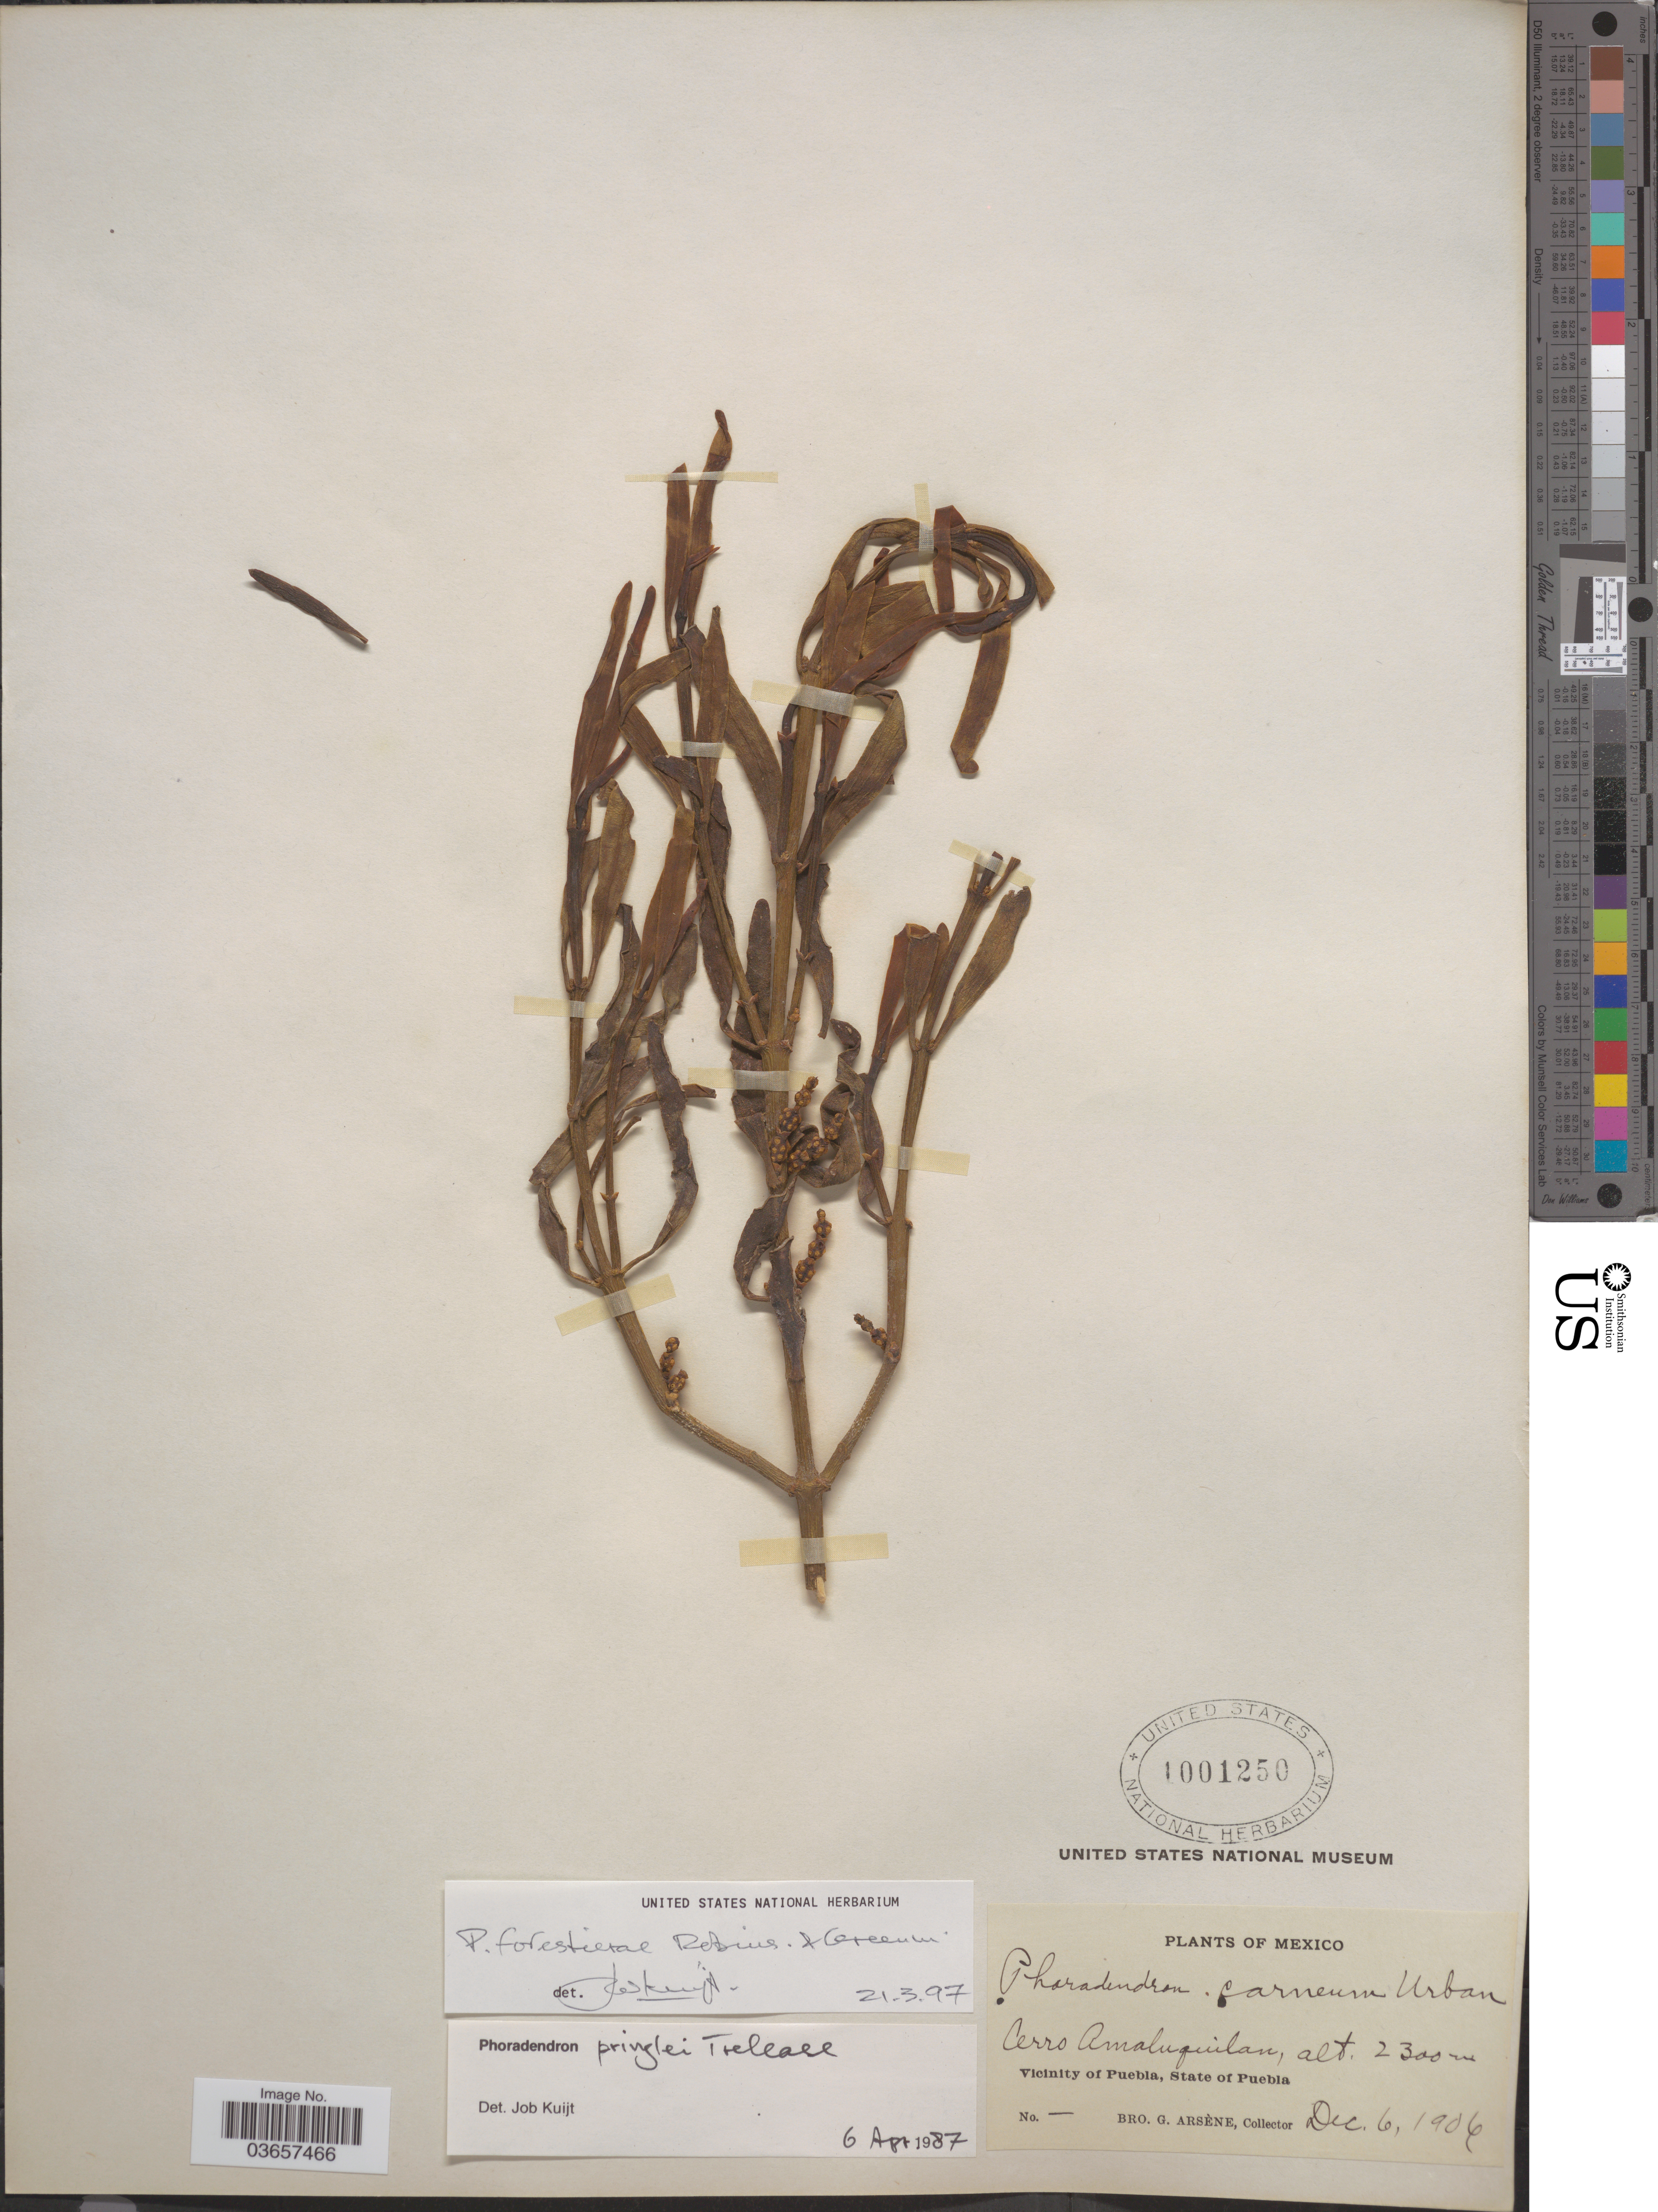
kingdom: Plantae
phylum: Tracheophyta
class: Magnoliopsida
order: Santalales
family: Viscaceae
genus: Phoradendron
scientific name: Phoradendron forestierae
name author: B.L. Rob. & Greenm.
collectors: Bro. G. Arsène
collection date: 1906-12-06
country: Mexico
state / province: Puebla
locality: Cerro Amaluquilan. Vicinity of Puebla.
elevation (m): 2300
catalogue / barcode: US 1001250